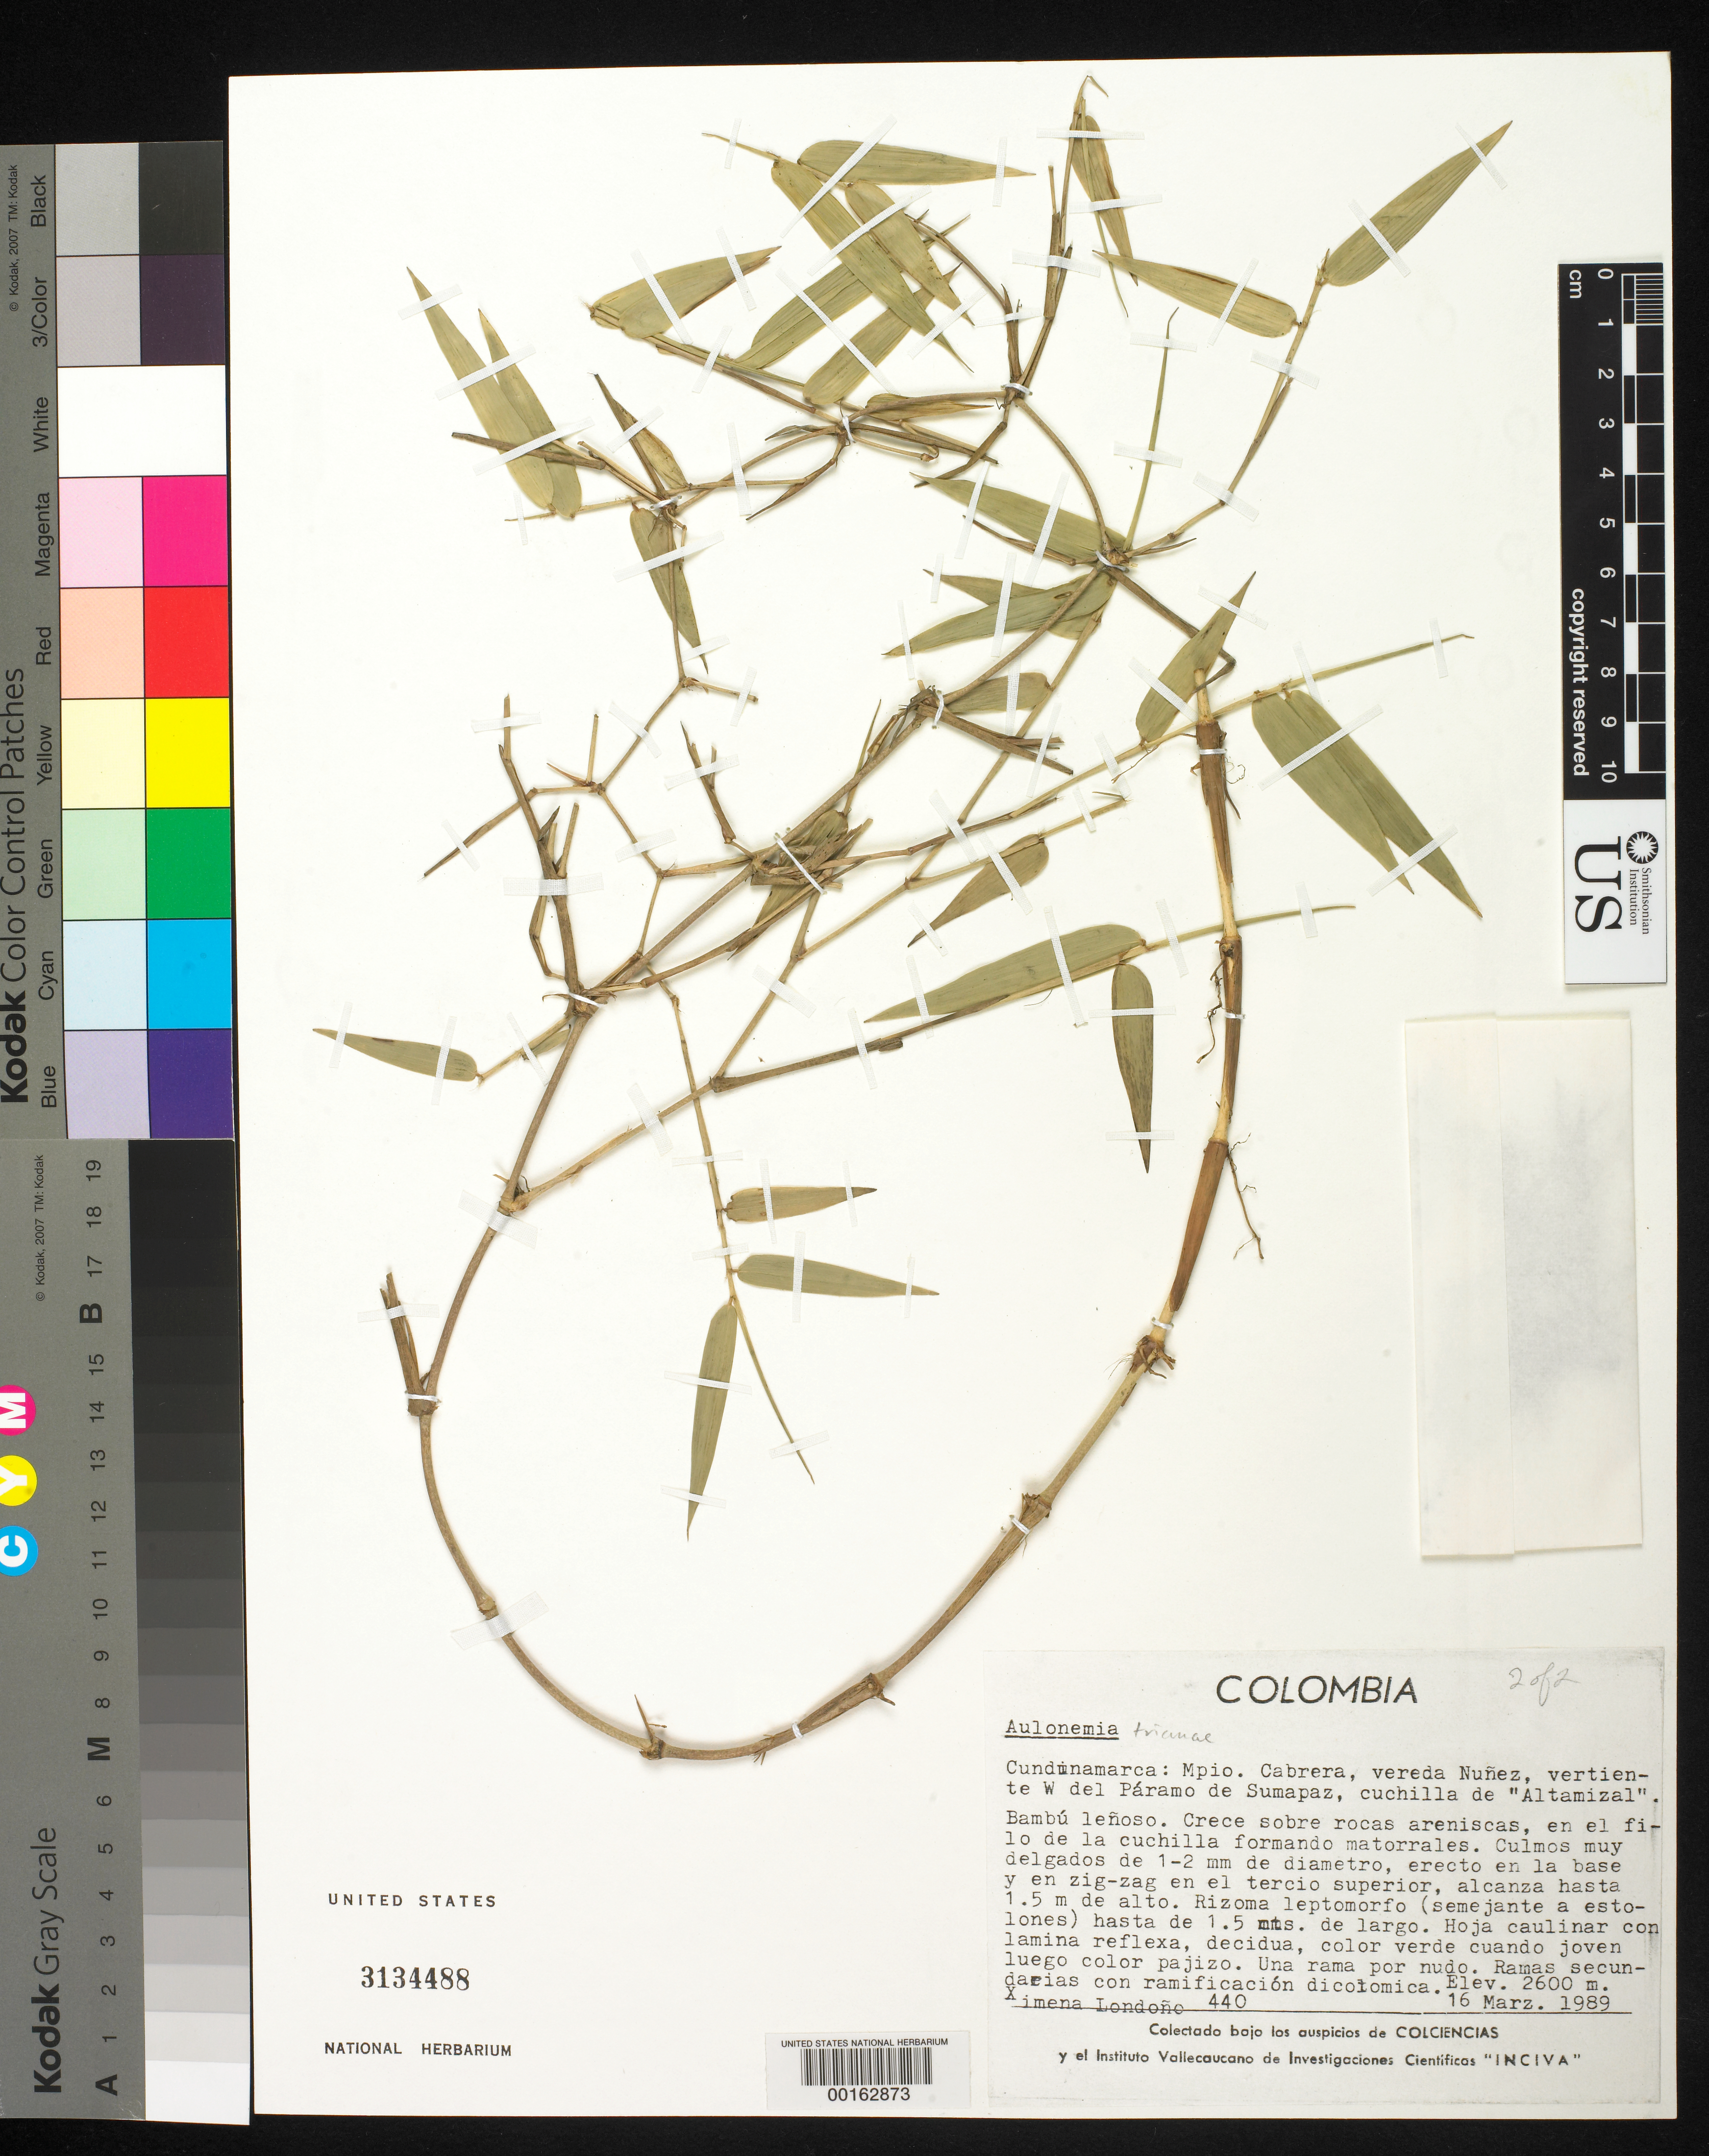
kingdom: Plantae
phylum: Tracheophyta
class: Liliopsida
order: Poales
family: Poaceae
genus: Aulonemia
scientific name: Aulonemia trianae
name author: (Munro) McClure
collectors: X. Londoño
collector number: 440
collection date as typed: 16 Mar 1989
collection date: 1989-03-16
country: Colombia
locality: Cabrera, Nunez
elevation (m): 2550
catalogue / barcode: US 3134488